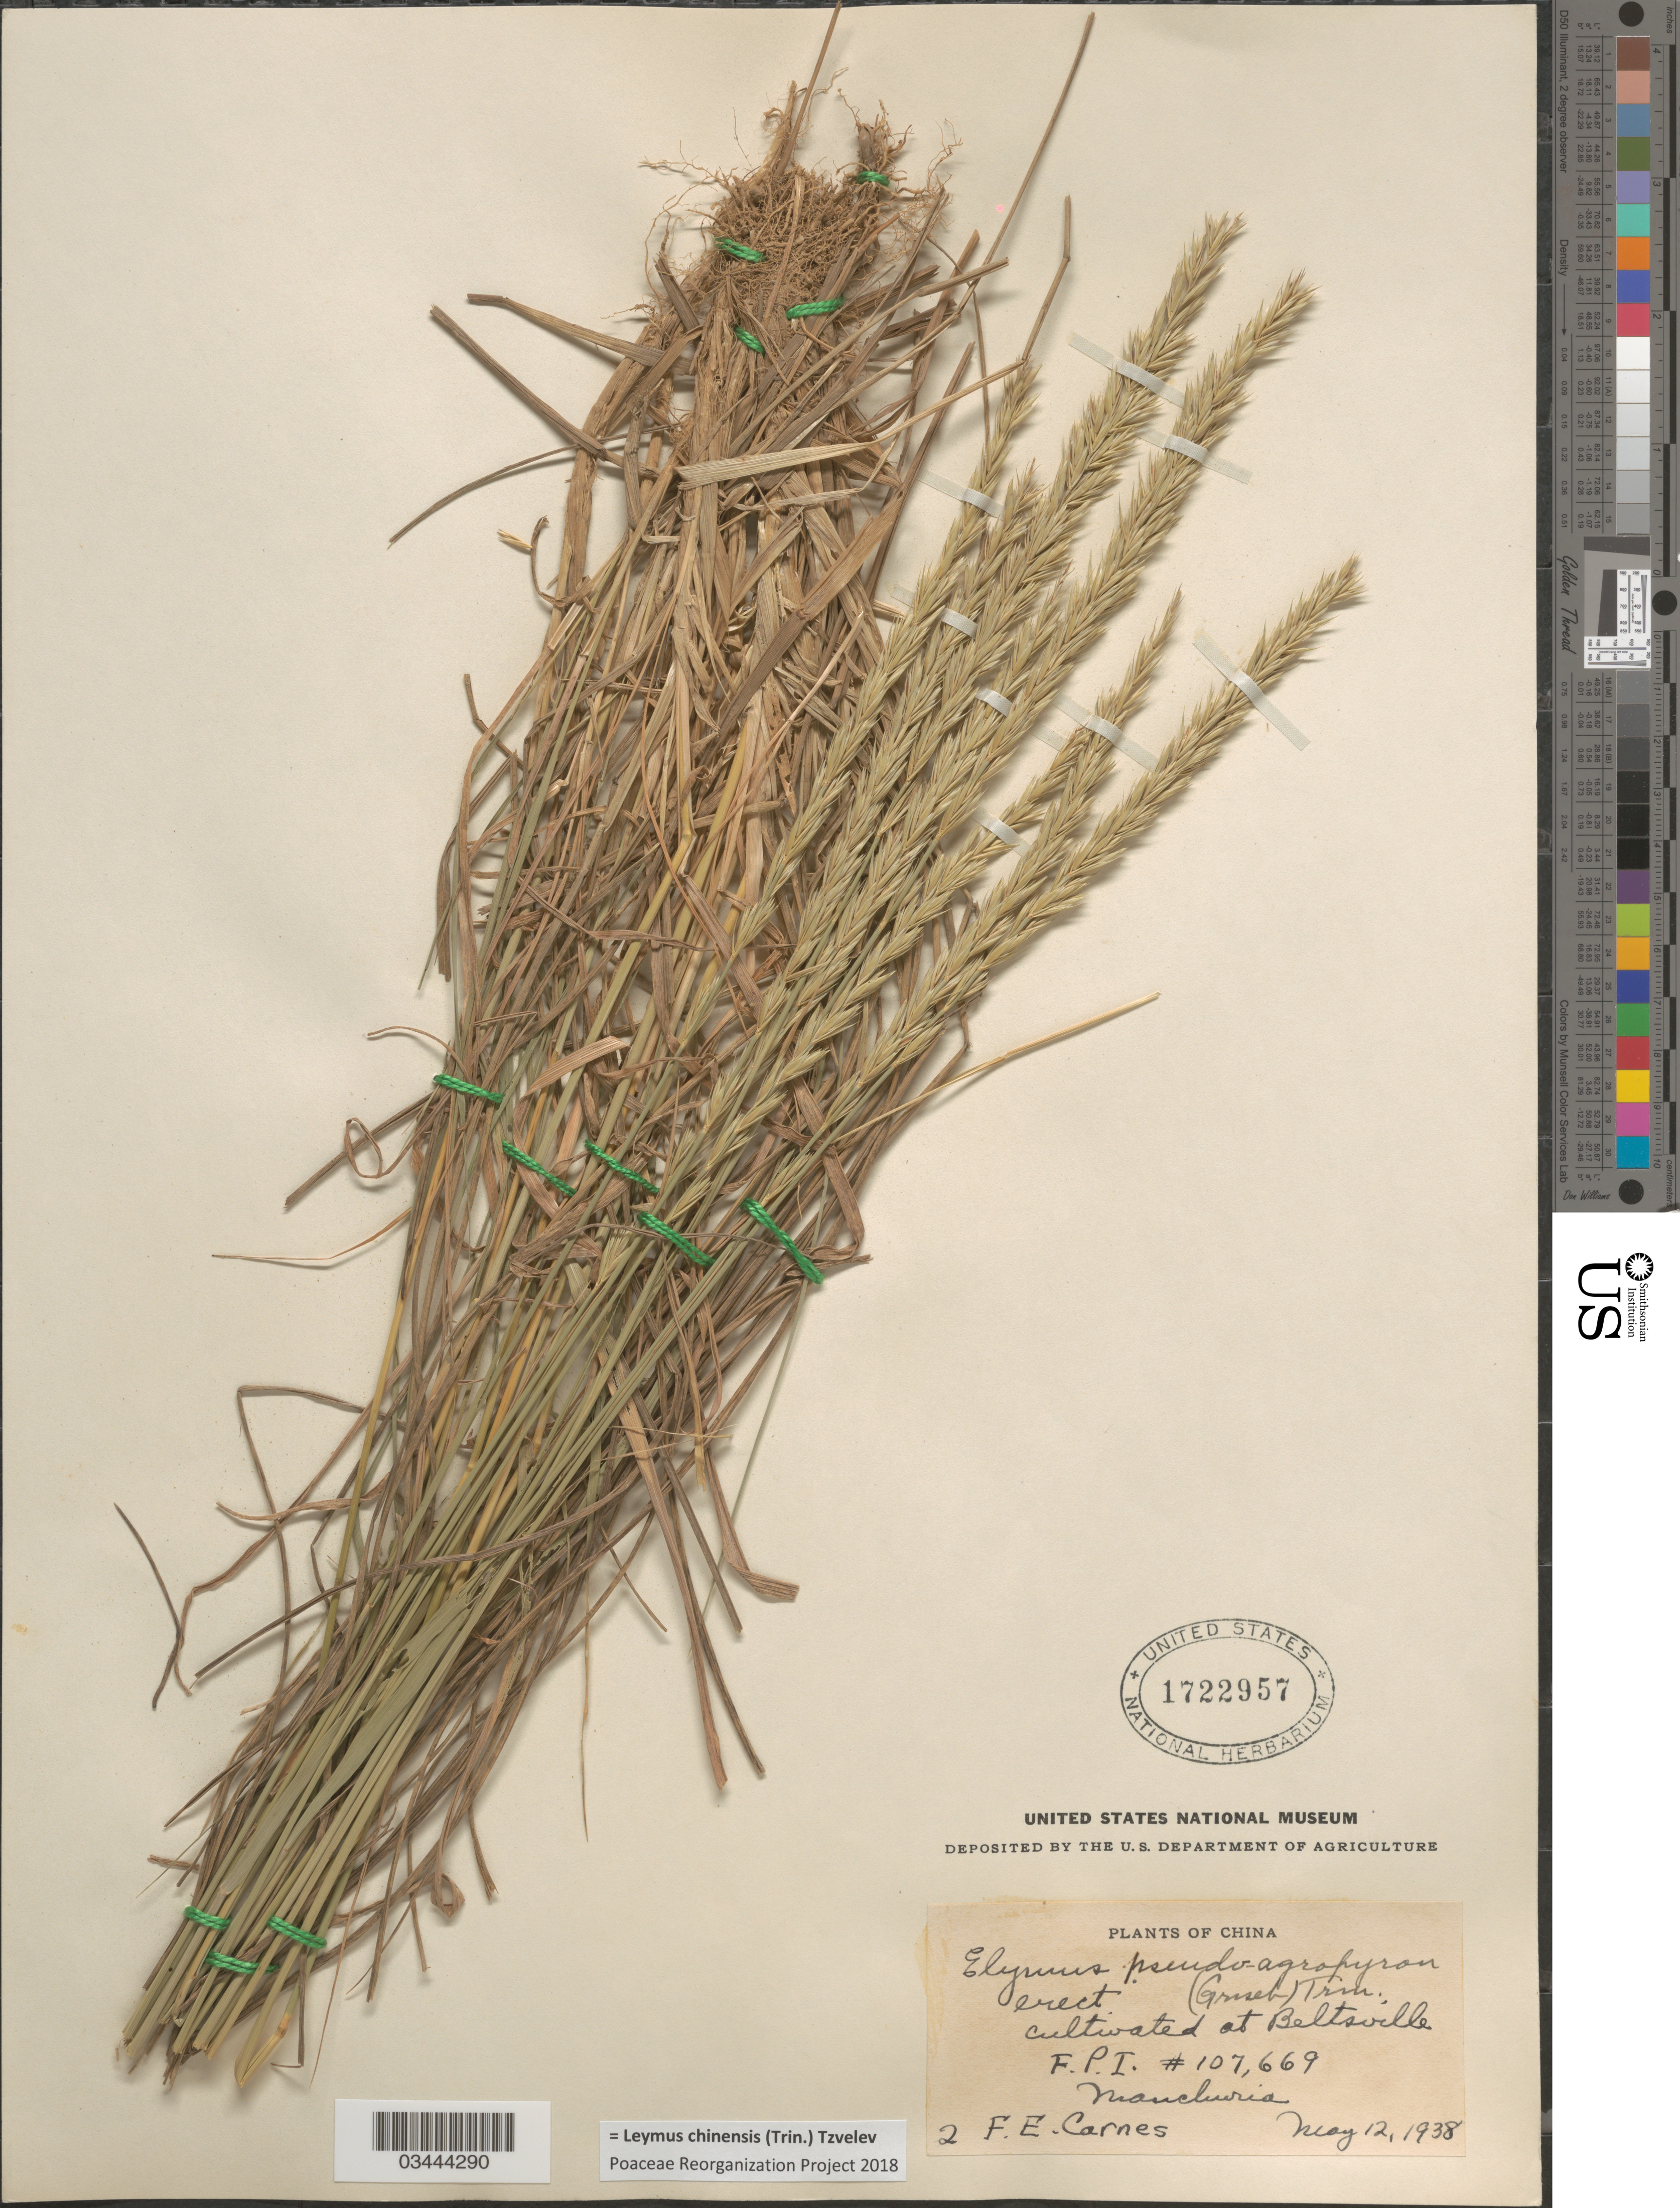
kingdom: Plantae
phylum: Tracheophyta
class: Liliopsida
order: Poales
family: Poaceae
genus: Leymus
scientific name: Leymus chinensis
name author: (Trin.) Tzvelev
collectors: F. Carnes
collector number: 2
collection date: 1938-05-12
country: United States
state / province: Maryland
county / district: Prince George's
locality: At Beltsville.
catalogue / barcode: US 1722957